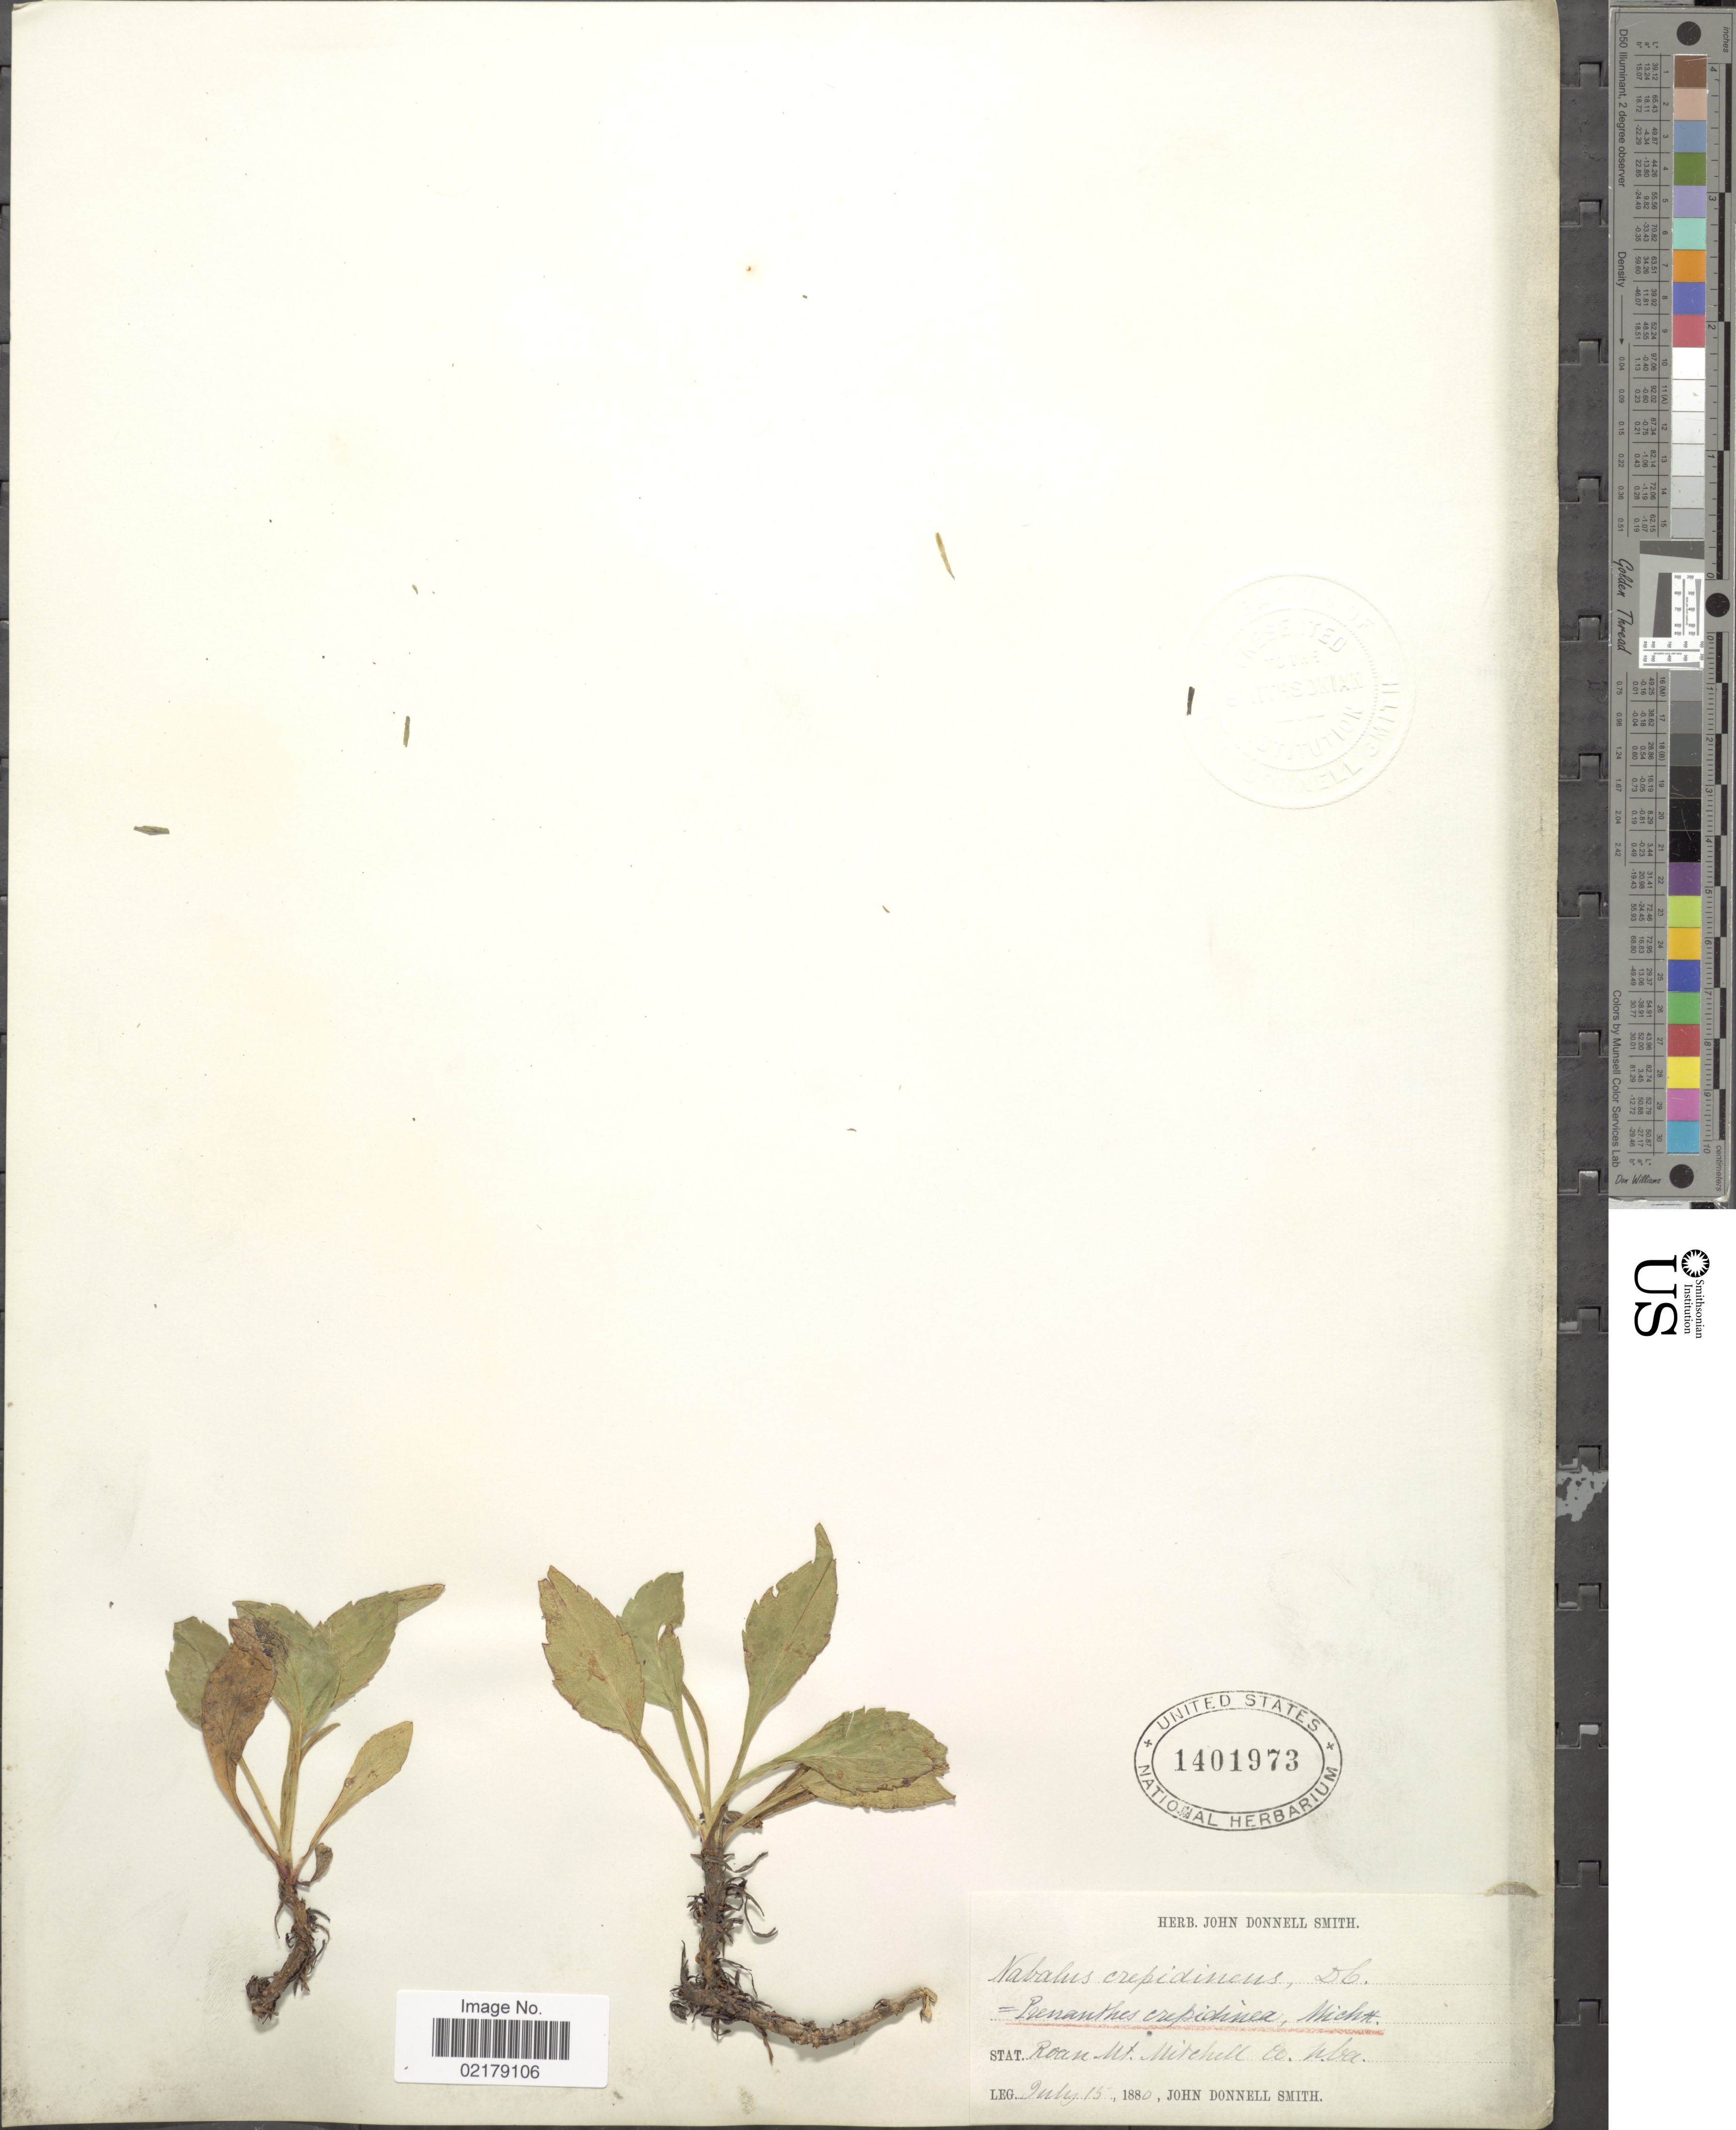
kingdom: Plantae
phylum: Tracheophyta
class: Magnoliopsida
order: Asterales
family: Asteraceae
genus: Prenanthes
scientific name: Prenanthes crepidinea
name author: Michx.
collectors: J. Donnell Smith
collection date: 1880-07-15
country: United States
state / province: North Carolina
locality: Roan Mt. Mitchell Co.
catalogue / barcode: US 1401973